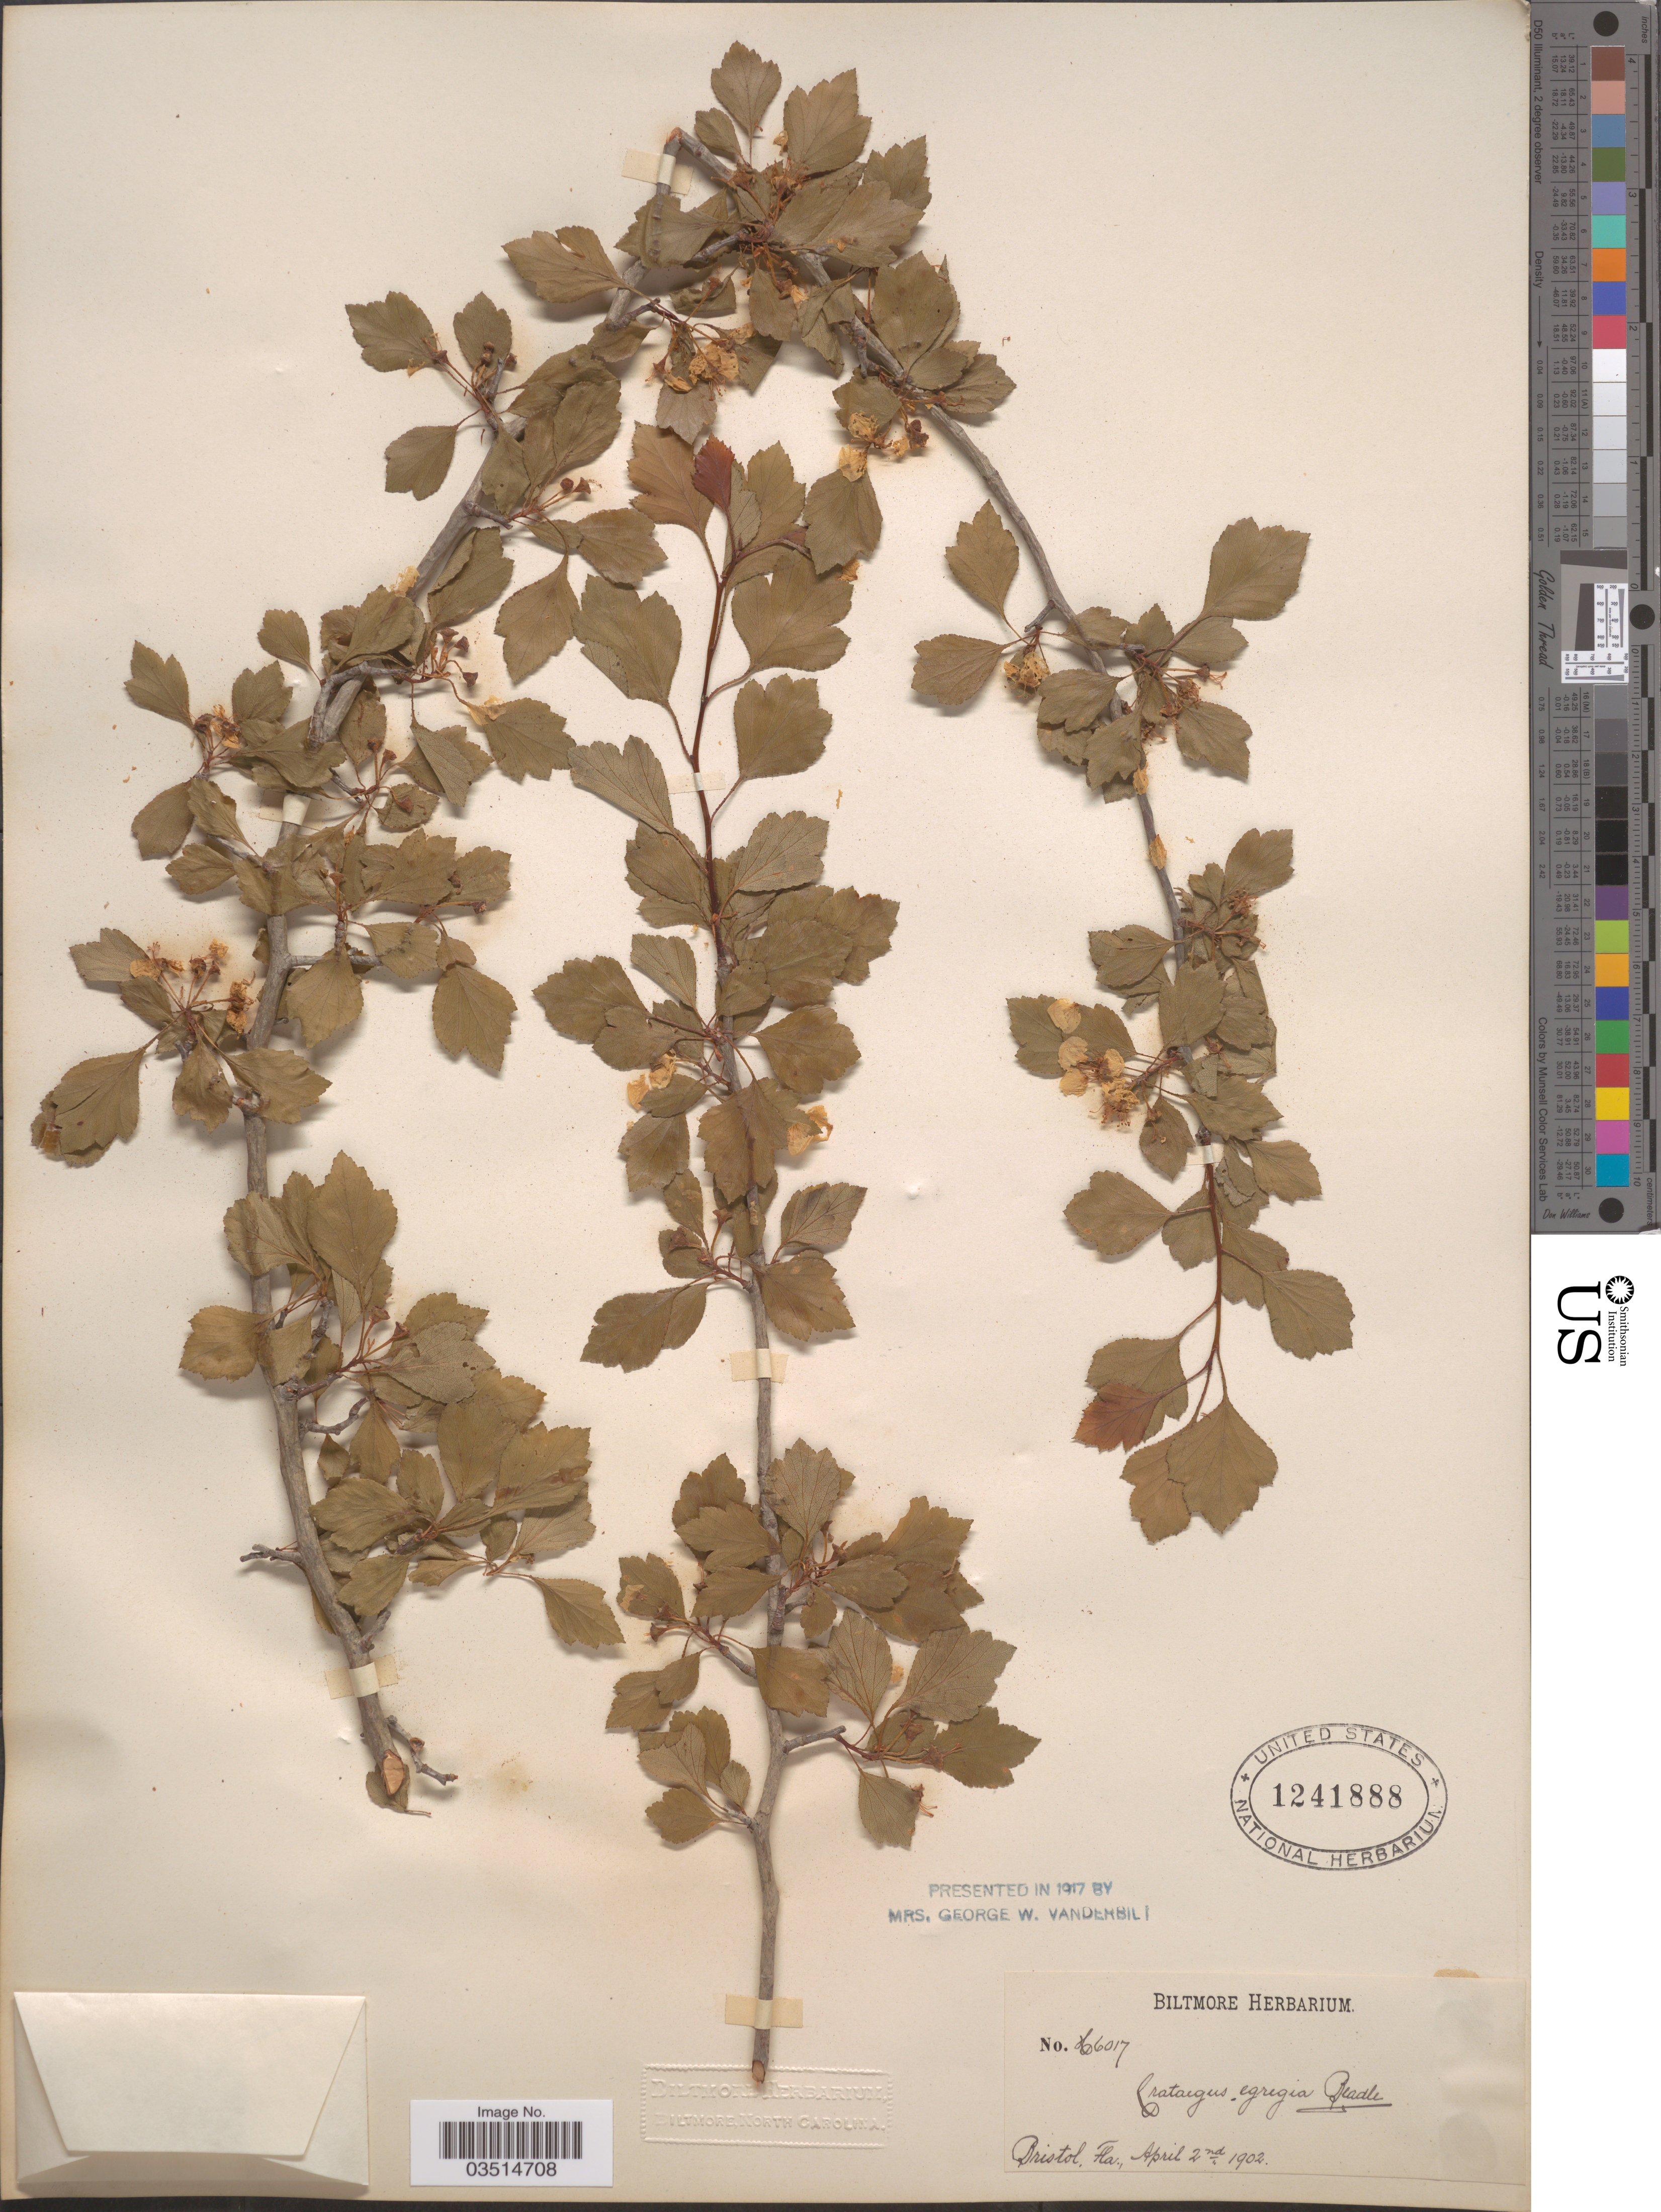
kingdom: Plantae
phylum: Tracheophyta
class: Magnoliopsida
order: Rosales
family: Rosaceae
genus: Crataegus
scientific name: Crataegus egregia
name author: Beadle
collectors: ex herb. Biltmore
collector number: H6017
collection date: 1902-04-02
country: United States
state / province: Florida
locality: Bristol.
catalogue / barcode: US 1241888